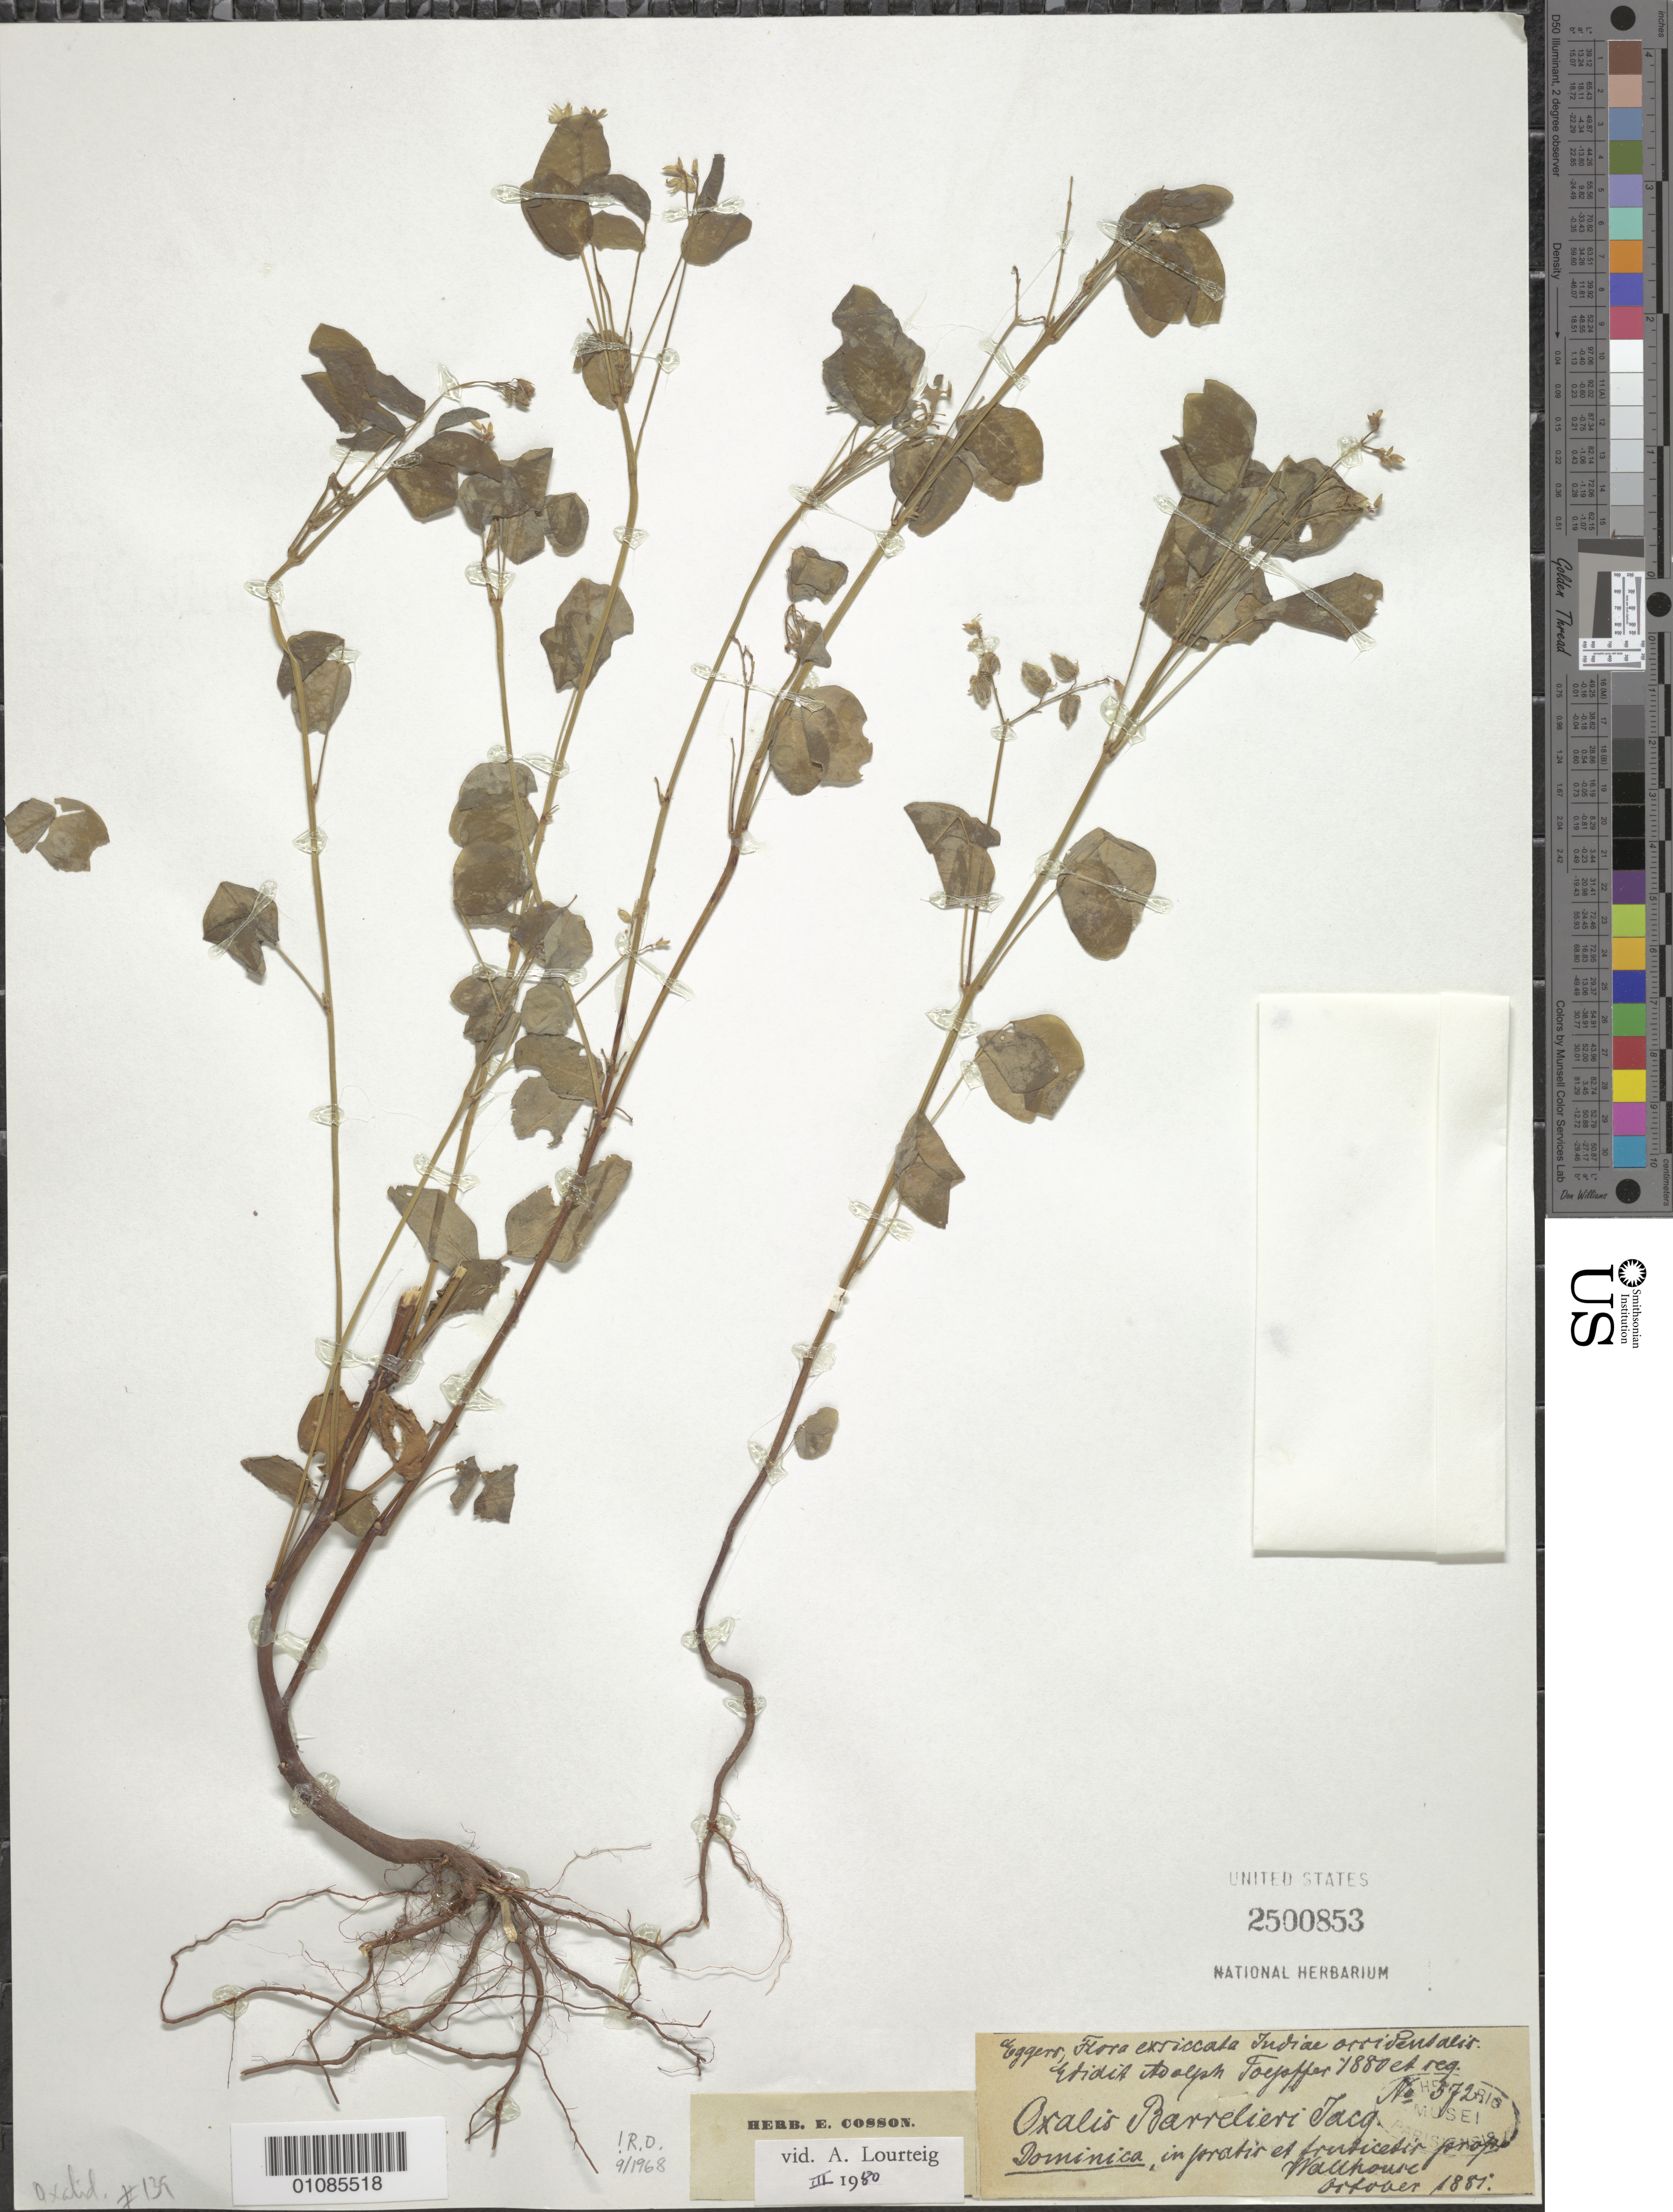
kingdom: Plantae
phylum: Tracheophyta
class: Magnoliopsida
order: Oxalidales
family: Oxalidaceae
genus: Oxalis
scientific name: Oxalis barrelieri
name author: L.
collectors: E. Cosson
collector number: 1887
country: Dominica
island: Dominica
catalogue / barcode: US 2500853